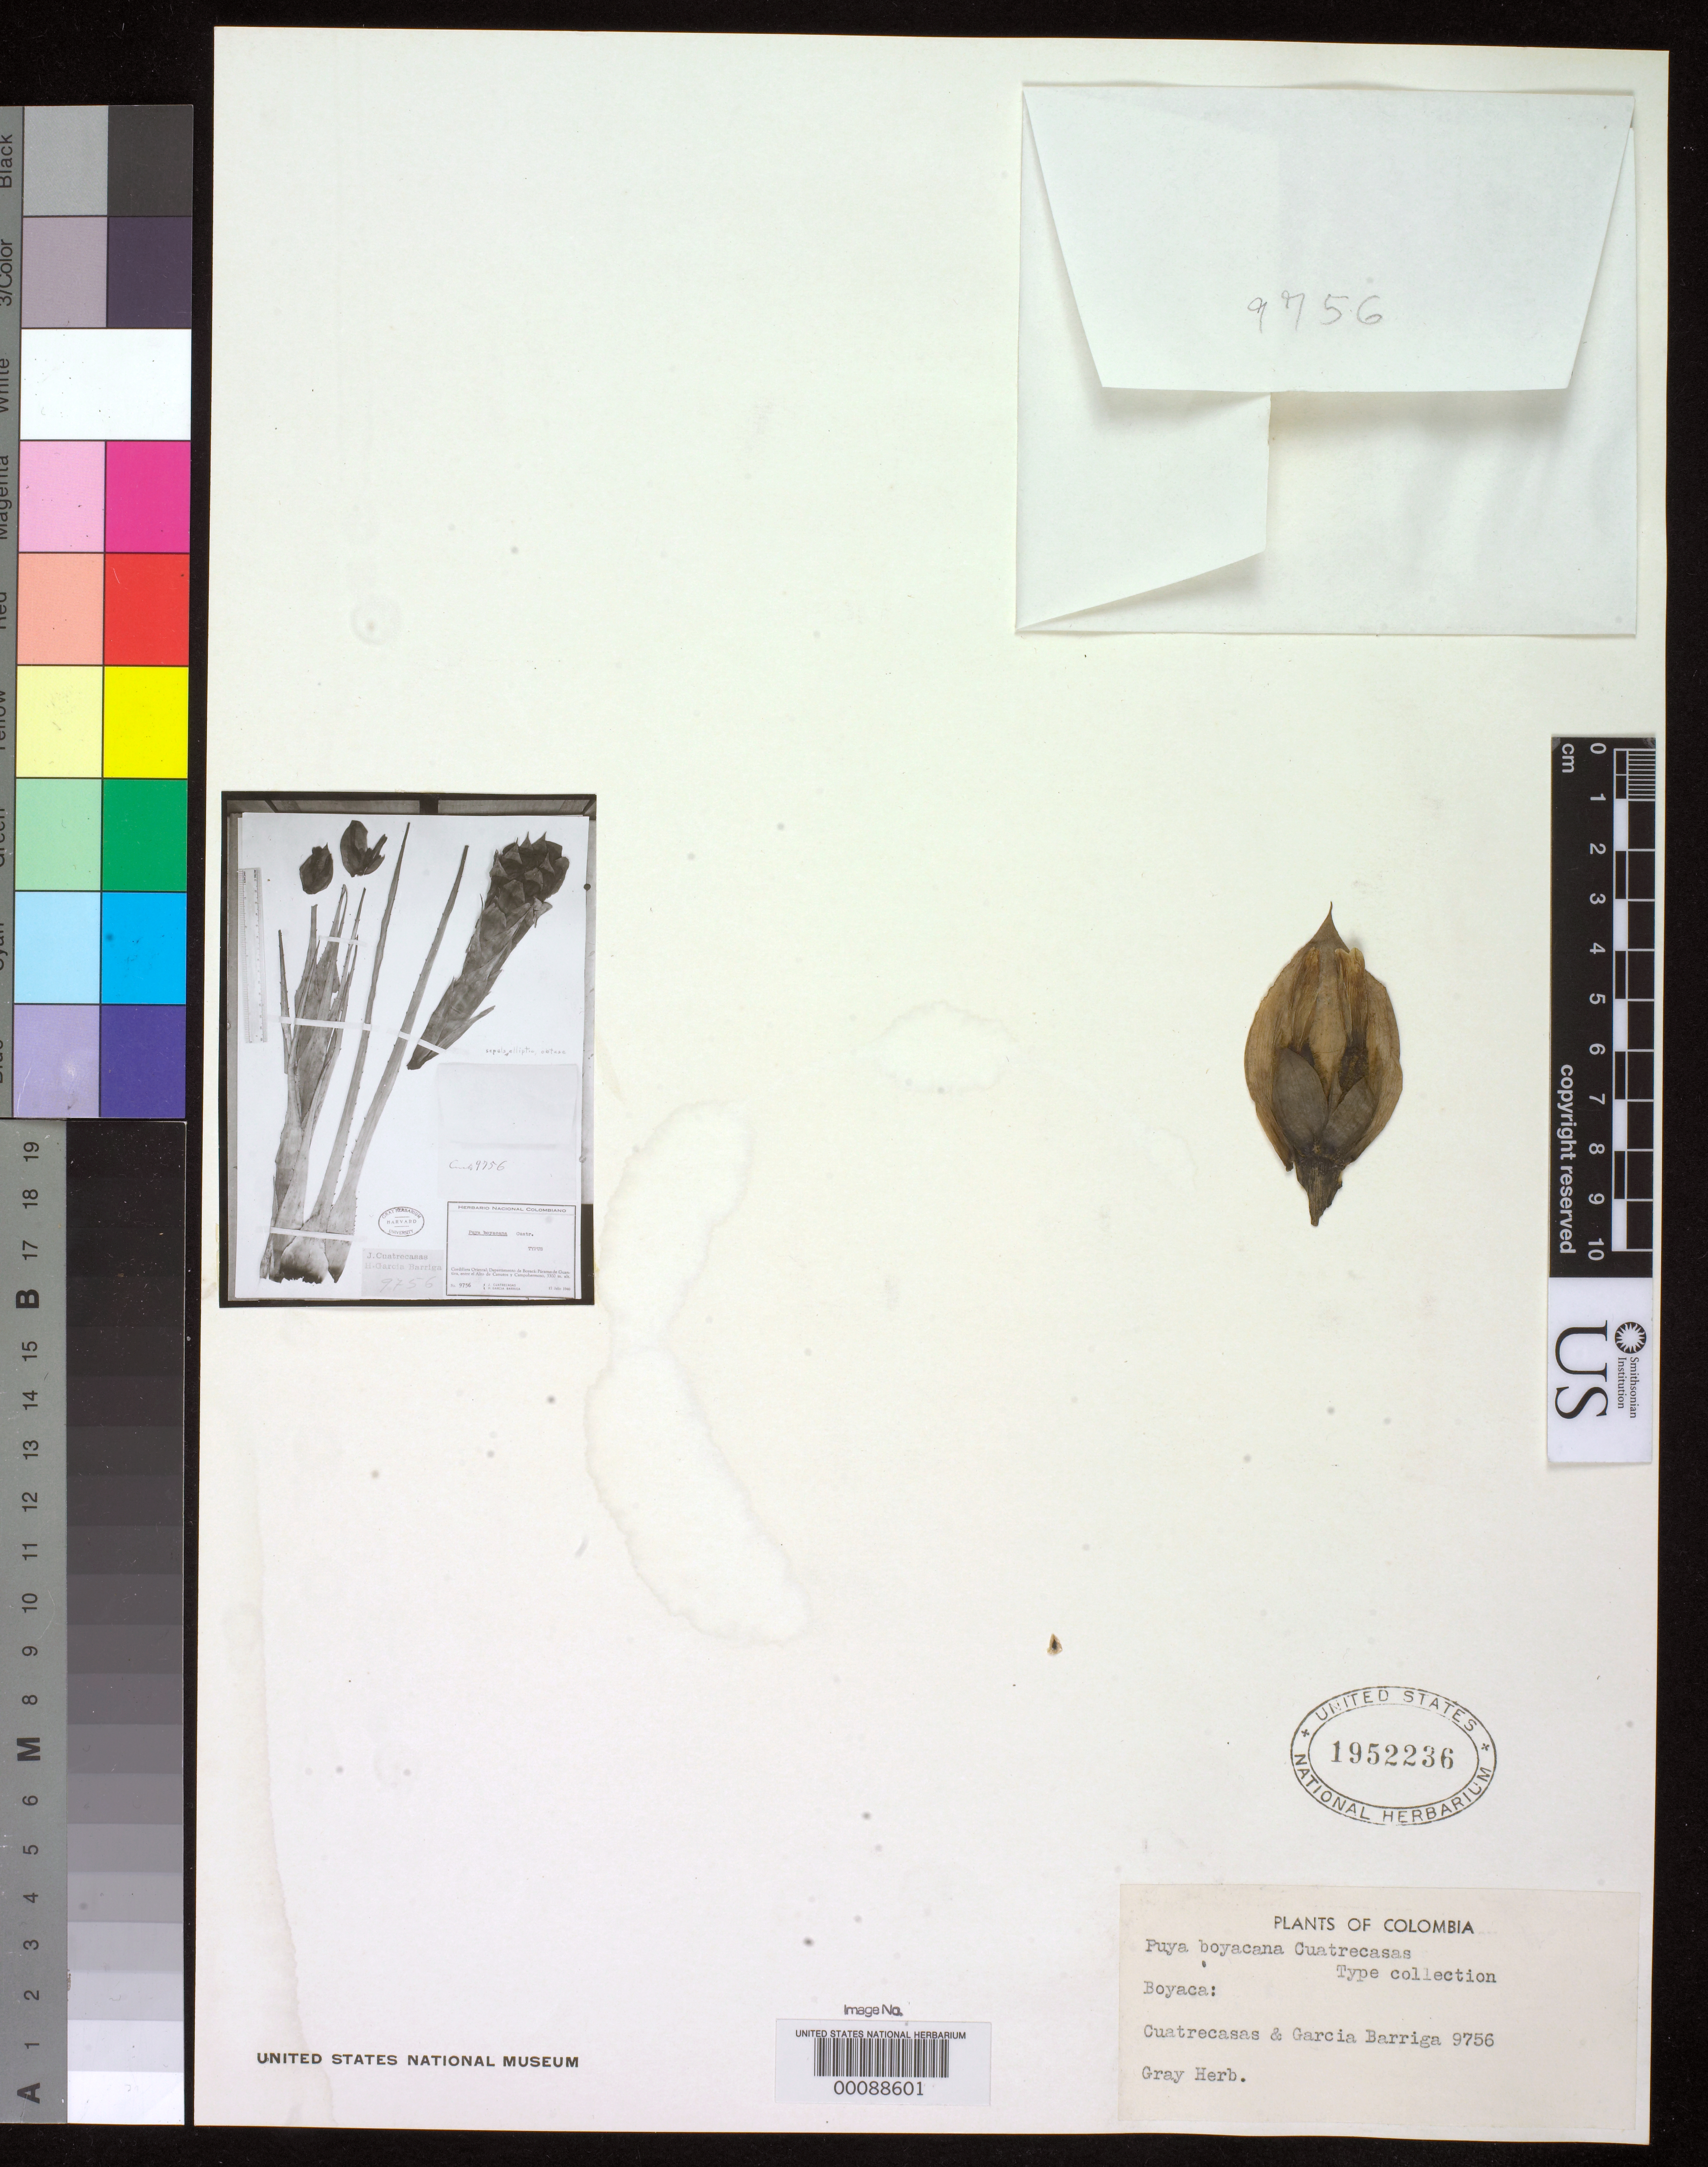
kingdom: Plantae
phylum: Tracheophyta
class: Liliopsida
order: Poales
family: Bromeliaceae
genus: Puya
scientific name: Puya boyacana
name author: Cuatrec.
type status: Type Fragment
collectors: J. Cuatrecasas & H. García Barriga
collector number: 9756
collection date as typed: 17 Jul 1940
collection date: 1940-07-17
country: Colombia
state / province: Boyacá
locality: Paramode Guantiva, Cordillera Oriental, entre Alto de Canutos y Campo Hemoso.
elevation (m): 3300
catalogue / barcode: US 1952236